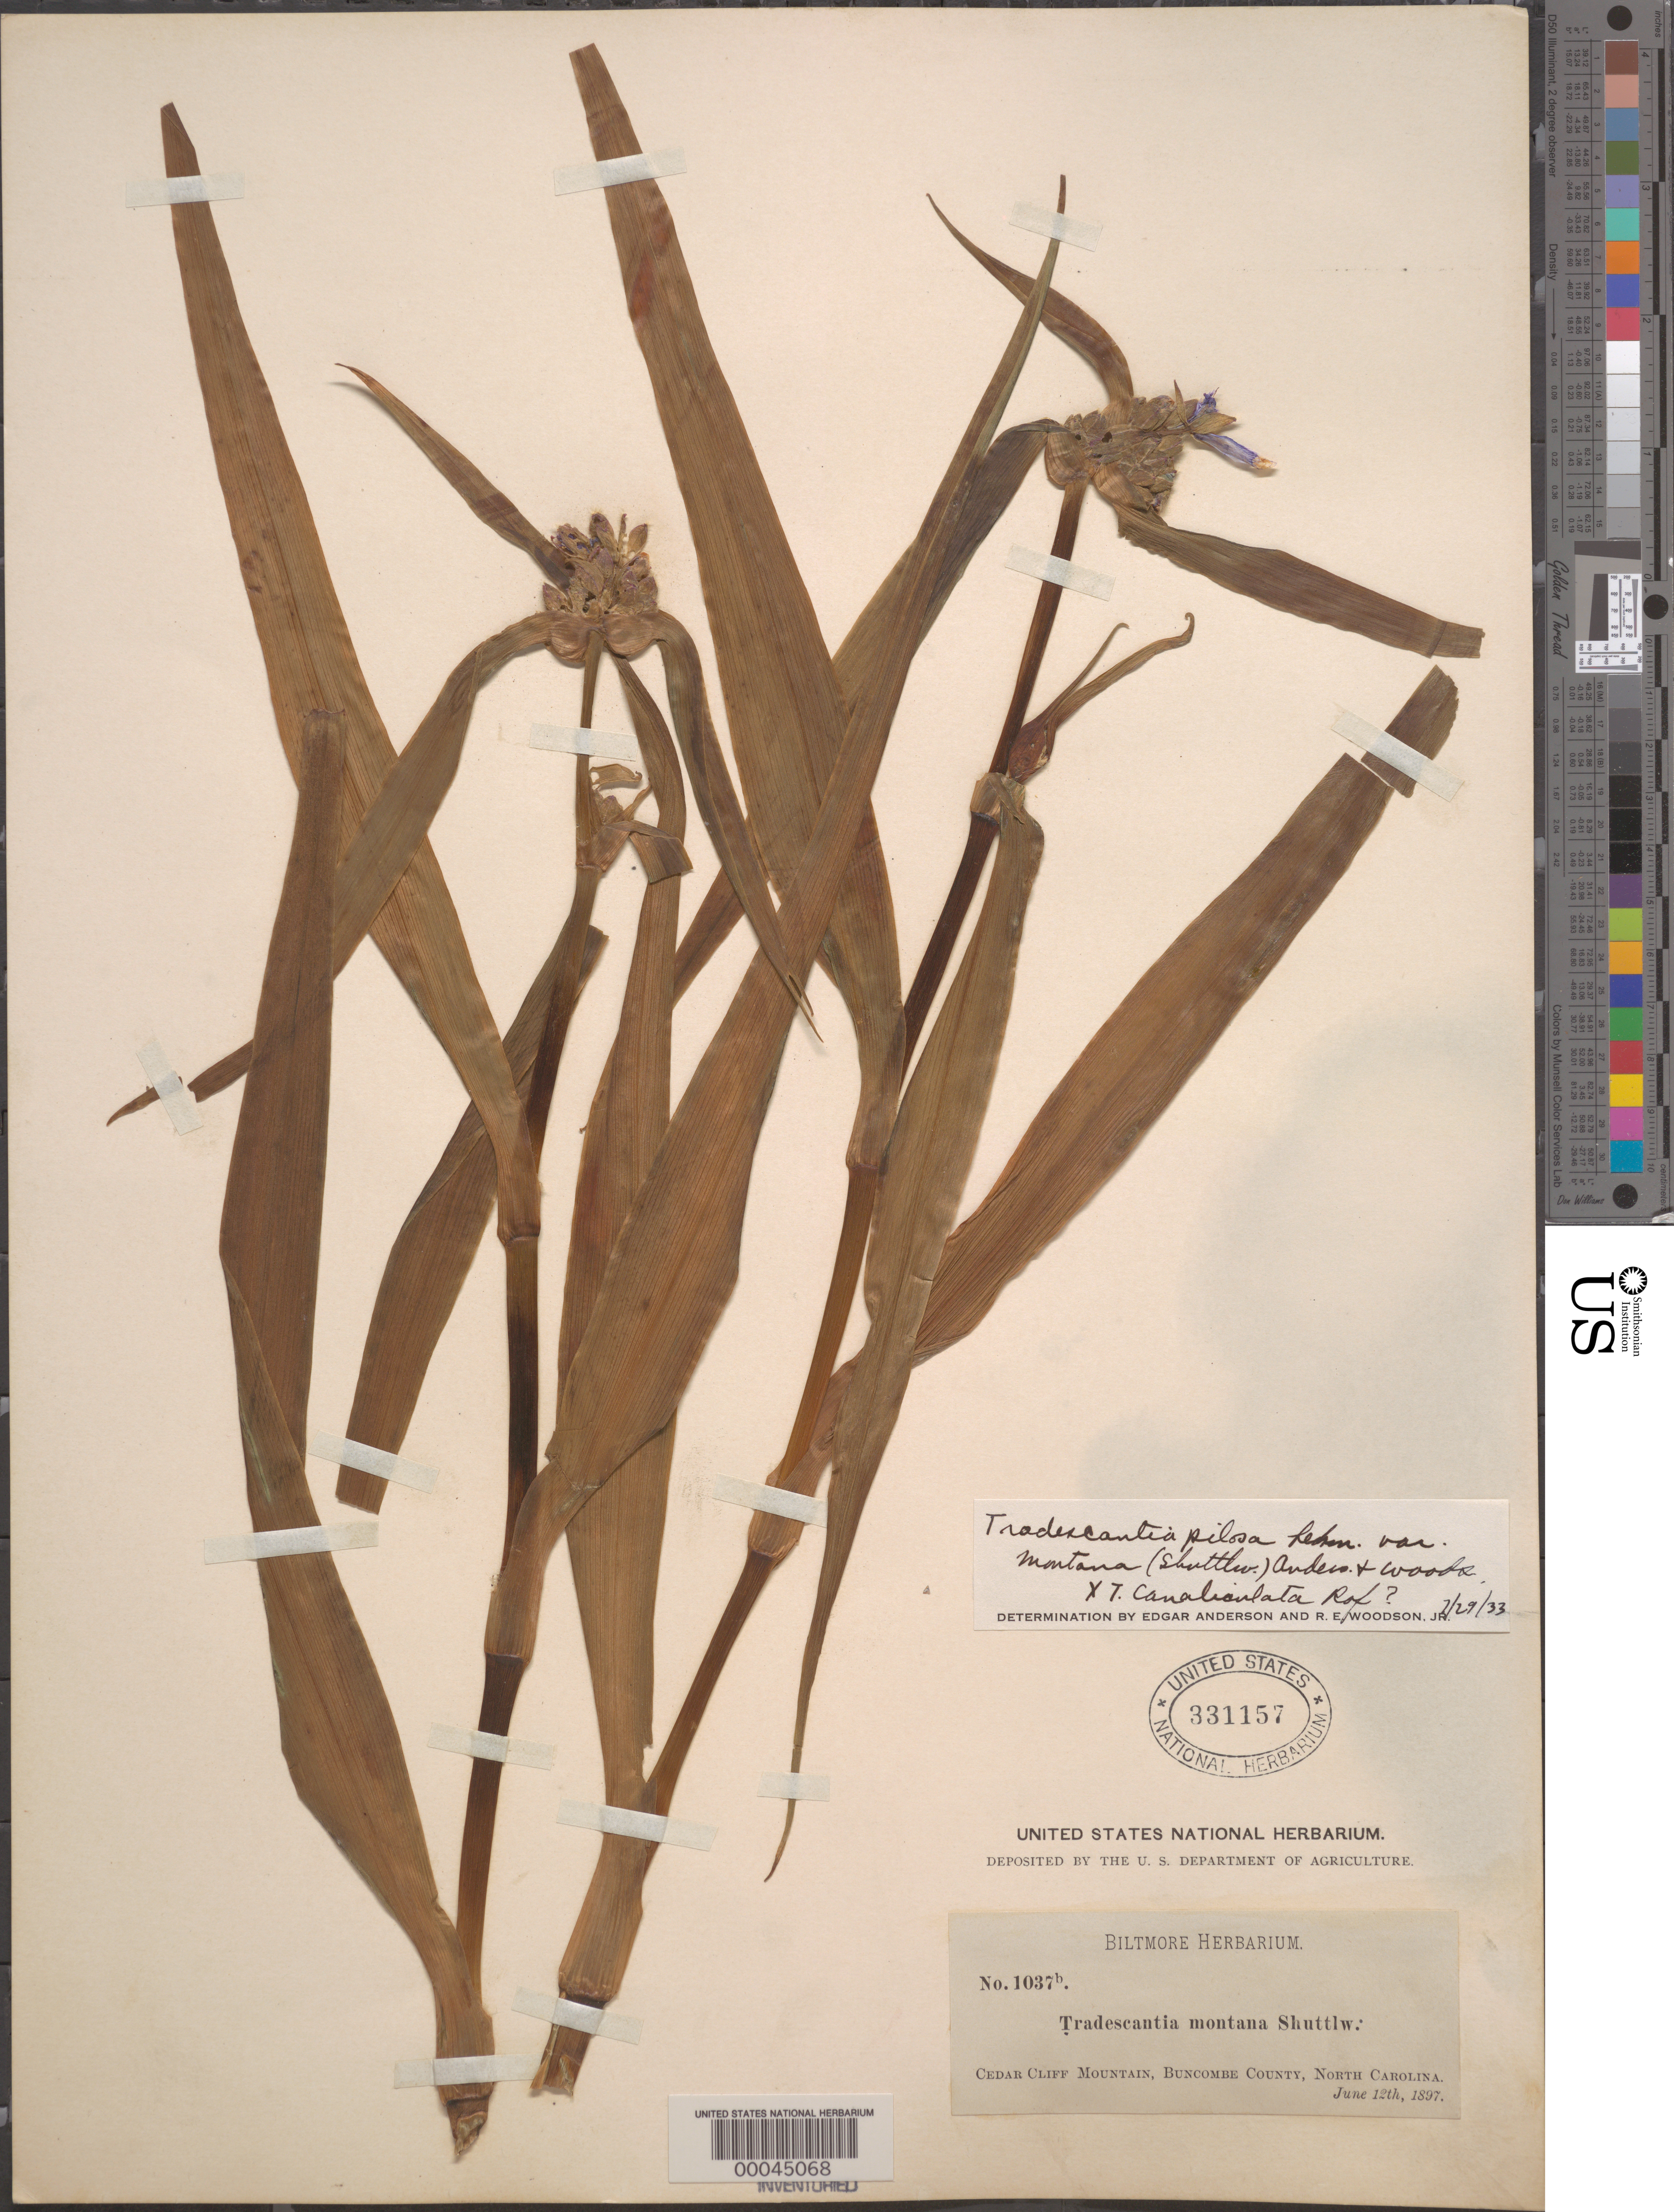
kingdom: Plantae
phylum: Tracheophyta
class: Liliopsida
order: Commelinales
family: Commelinaceae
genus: Tradescantia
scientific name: Tradescantia ohiensis x T. subaspera var. montana (Shuttlew. ex Small & Vail) E.S. Anderson & Woodson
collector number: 1037b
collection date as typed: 12 Jun 1897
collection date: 1897-06-12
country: United States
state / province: North Carolina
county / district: Buncombe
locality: Cedar cliff mountain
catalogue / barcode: US 331157